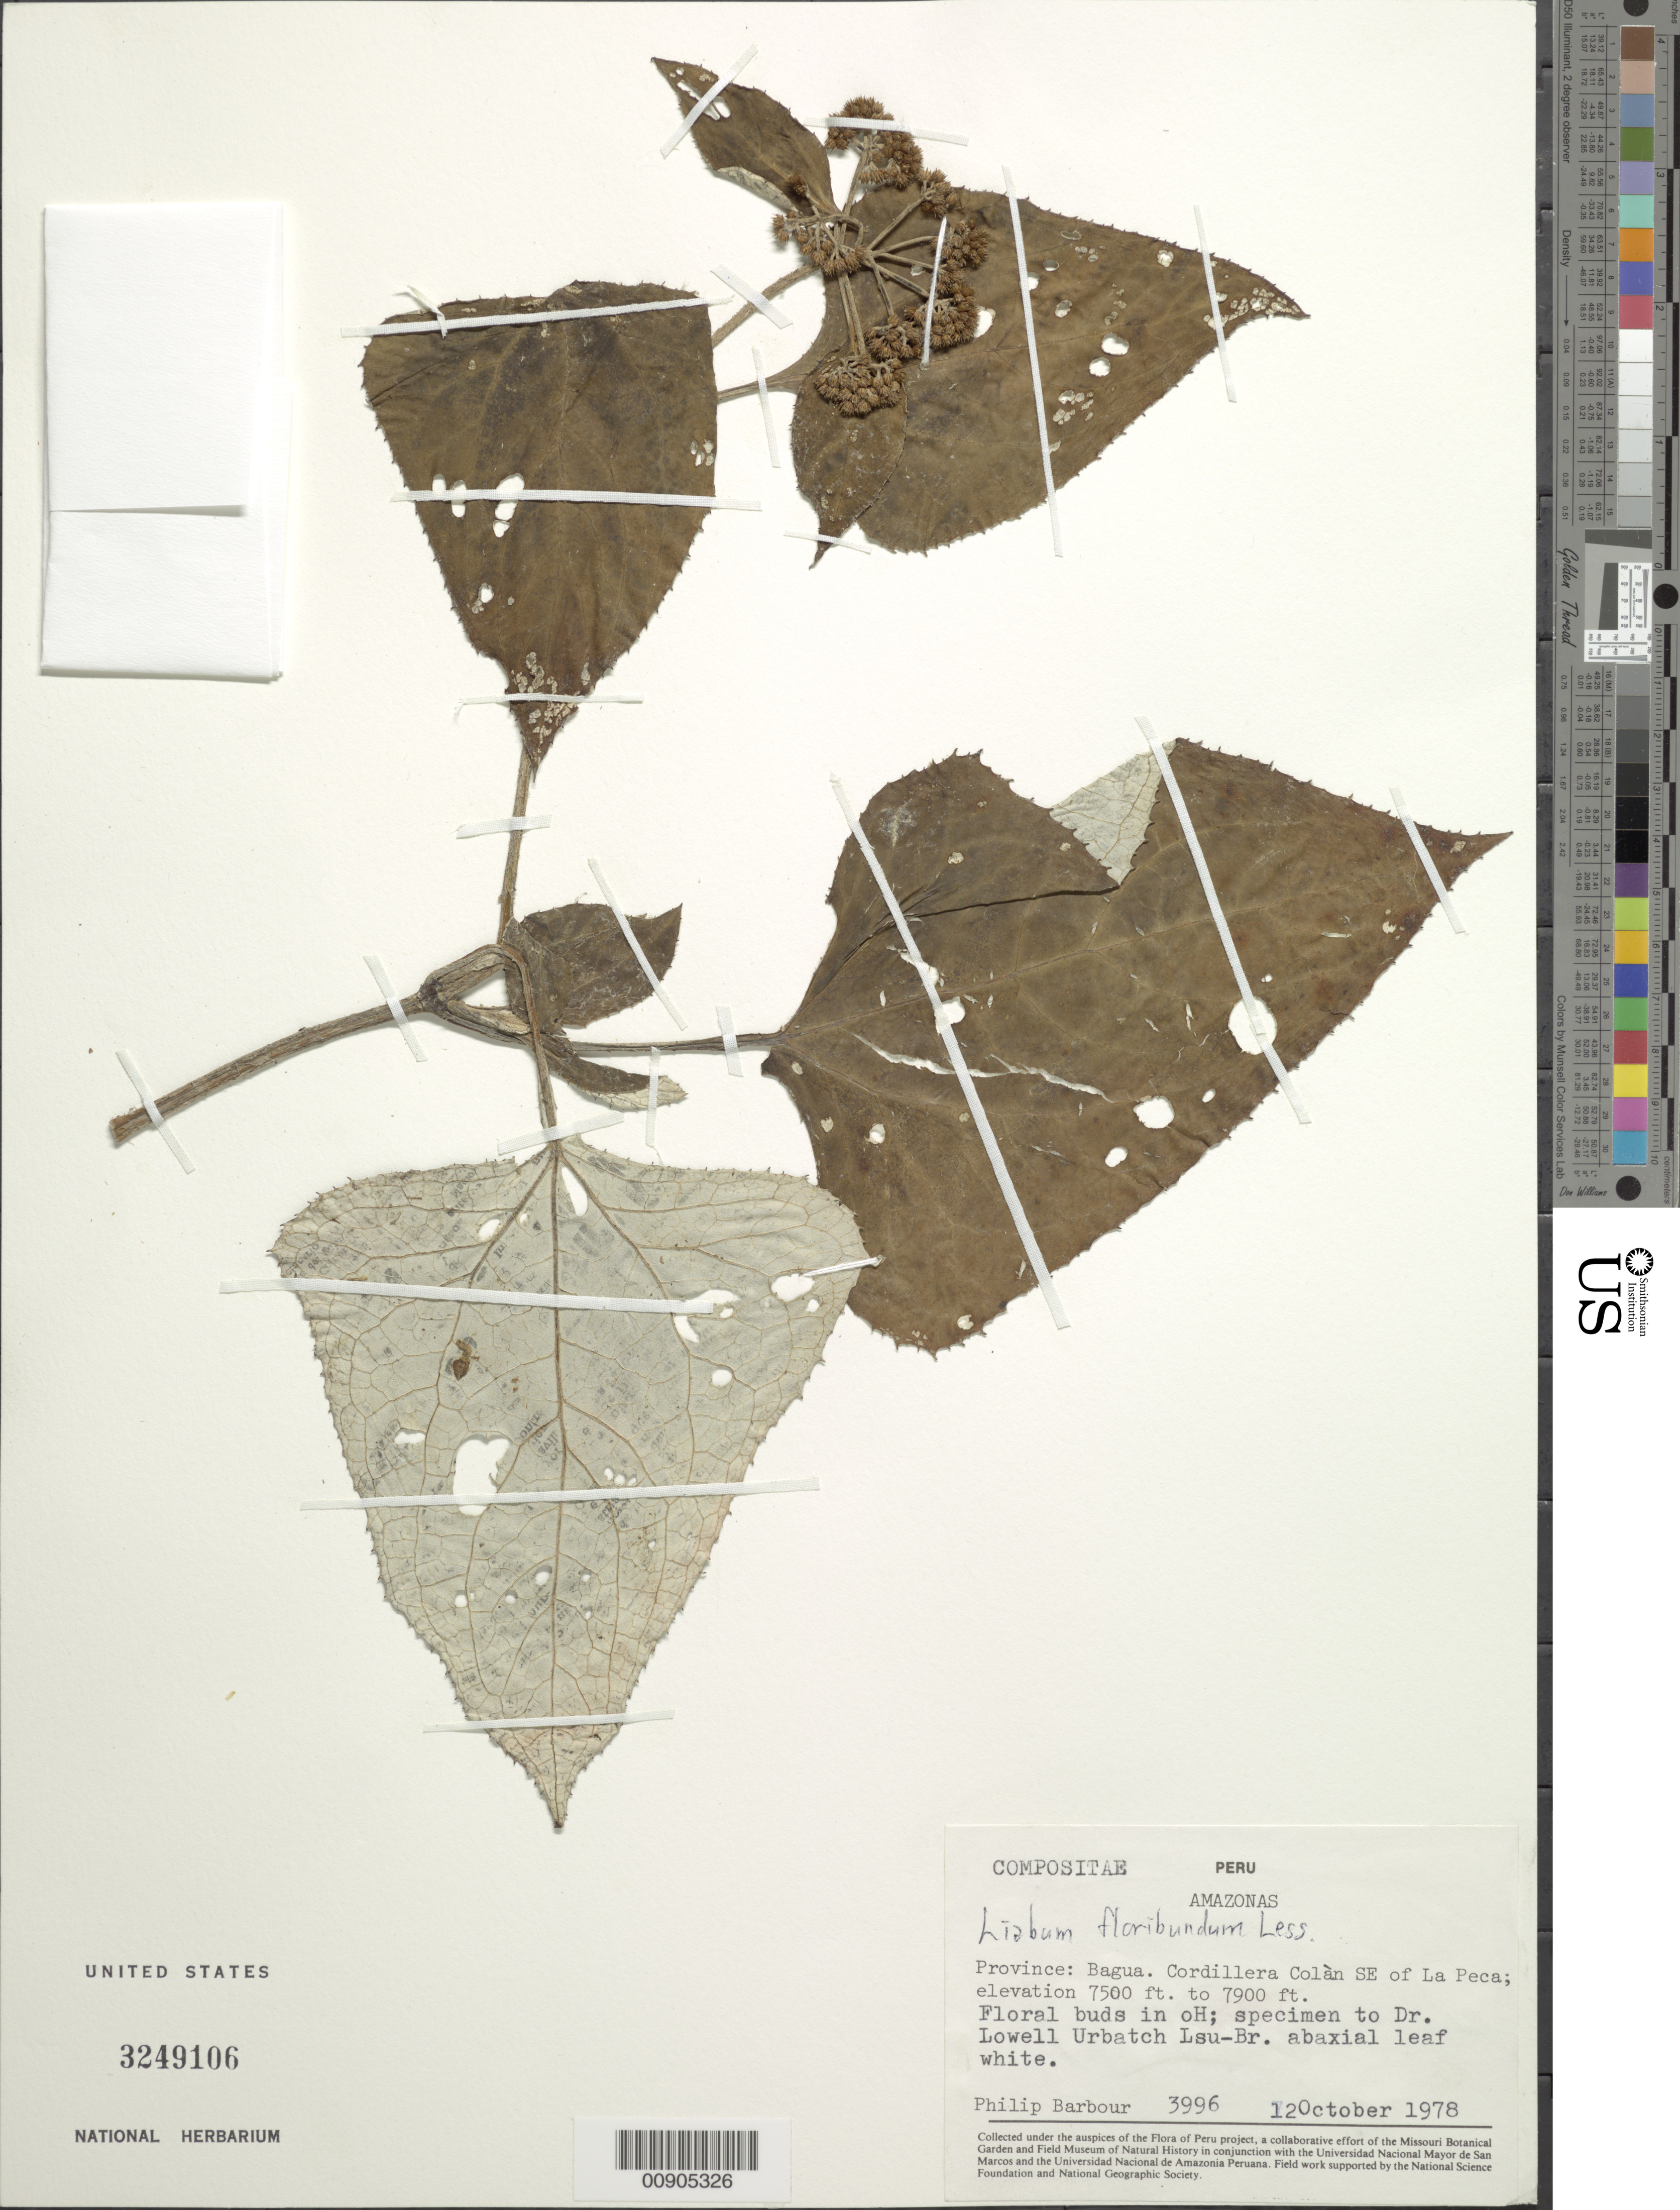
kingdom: Plantae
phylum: Tracheophyta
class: Magnoliopsida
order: Asterales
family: Asteraceae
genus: Liabum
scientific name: Liabum floribundum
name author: Less.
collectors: P. Barbour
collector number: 3996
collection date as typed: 12 October 1978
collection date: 1978-10-12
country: Peru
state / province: Amazonas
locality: Prov. Bagua, Cordillera Colàn, SE of La Peca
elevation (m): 2286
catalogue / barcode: US 3249106